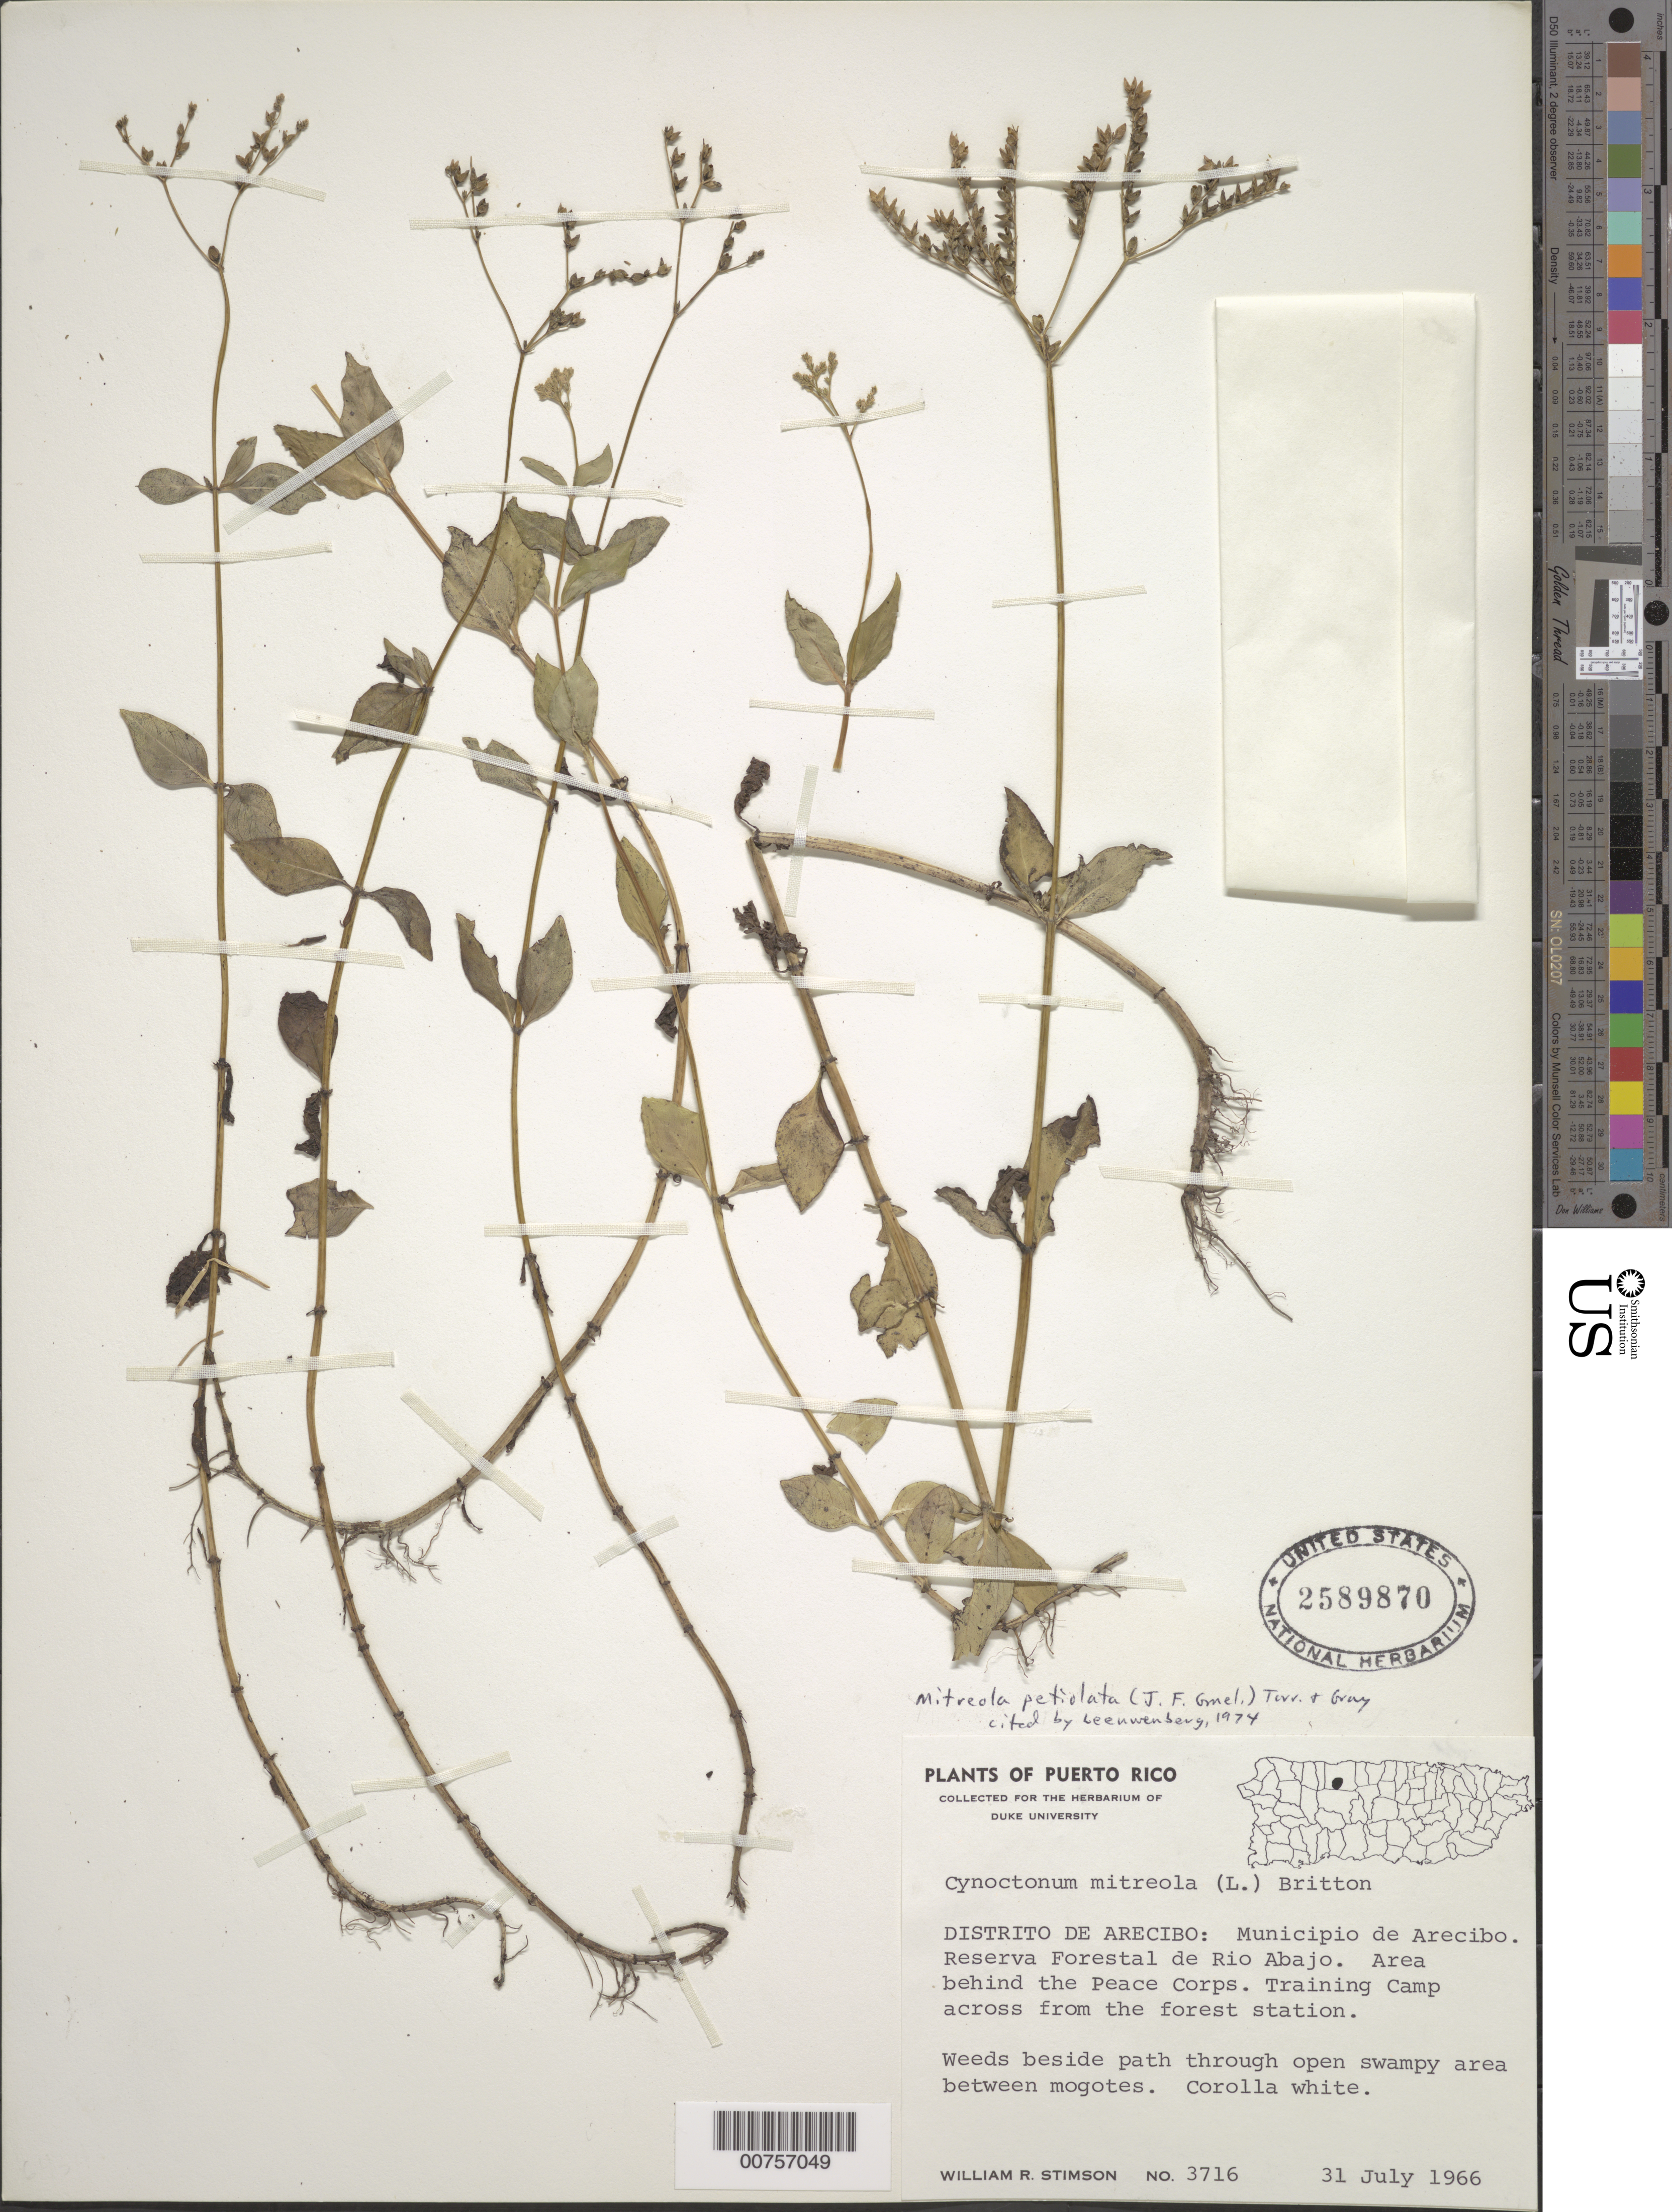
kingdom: Plantae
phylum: Tracheophyta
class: Magnoliopsida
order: Gentianales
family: Loganiaceae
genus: Mitreola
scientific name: Mitreola petiolata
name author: (J.F. Gmel.) Torr. & A. Gray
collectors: W. R. Stimson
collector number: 3716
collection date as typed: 31 Jul 1966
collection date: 1966-07-31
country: Puerto Rico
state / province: Arecibo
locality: Distrito de Arrecibo: Municipio de Arrecibo. Reserva Forestal de Río Abajo. Area behind the Peace Corps. Training camp across from the forest station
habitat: Weeds beside path through open swampy areabetween mogotes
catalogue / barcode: US 2589870